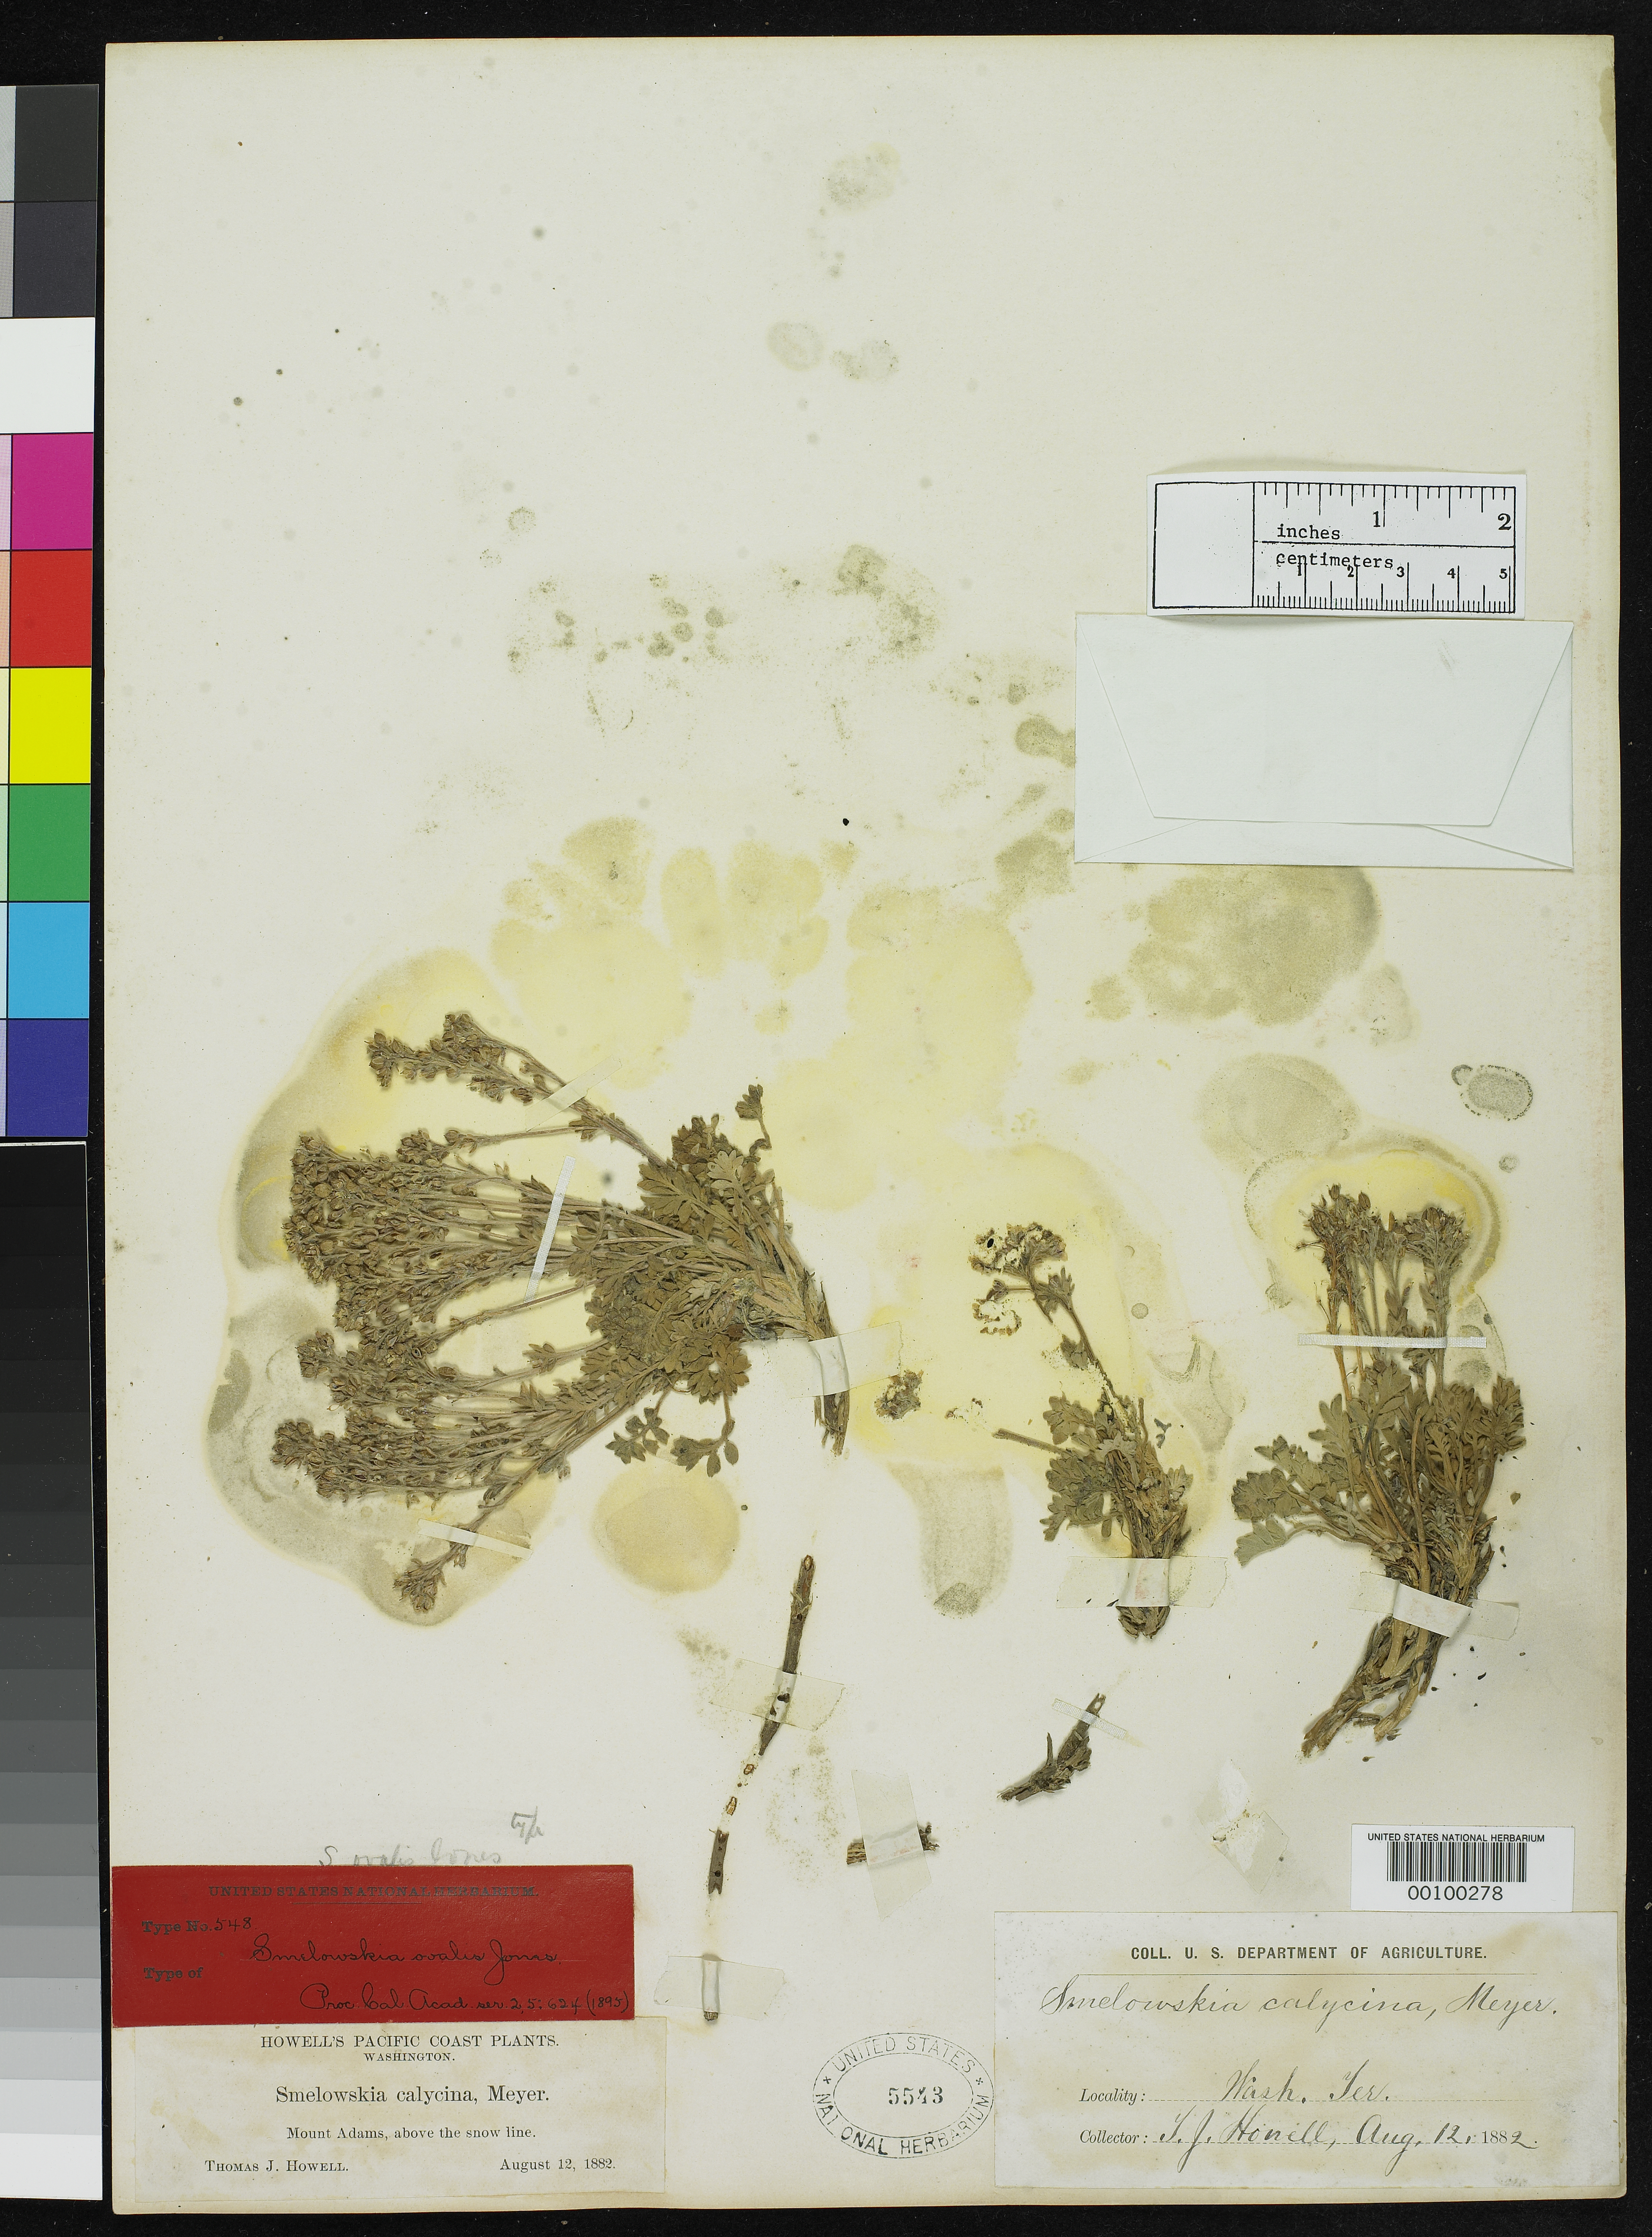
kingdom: Plantae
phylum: Tracheophyta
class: Magnoliopsida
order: Brassicales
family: Brassicaceae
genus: Smelowskia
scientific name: Smelowskia ovalis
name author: M.E. Jones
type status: Type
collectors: T. J. Howell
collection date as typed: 12 Aug 1882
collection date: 1882-08-12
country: United States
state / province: Washington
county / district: Yakima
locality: Mt. Adams.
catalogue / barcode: US 5543